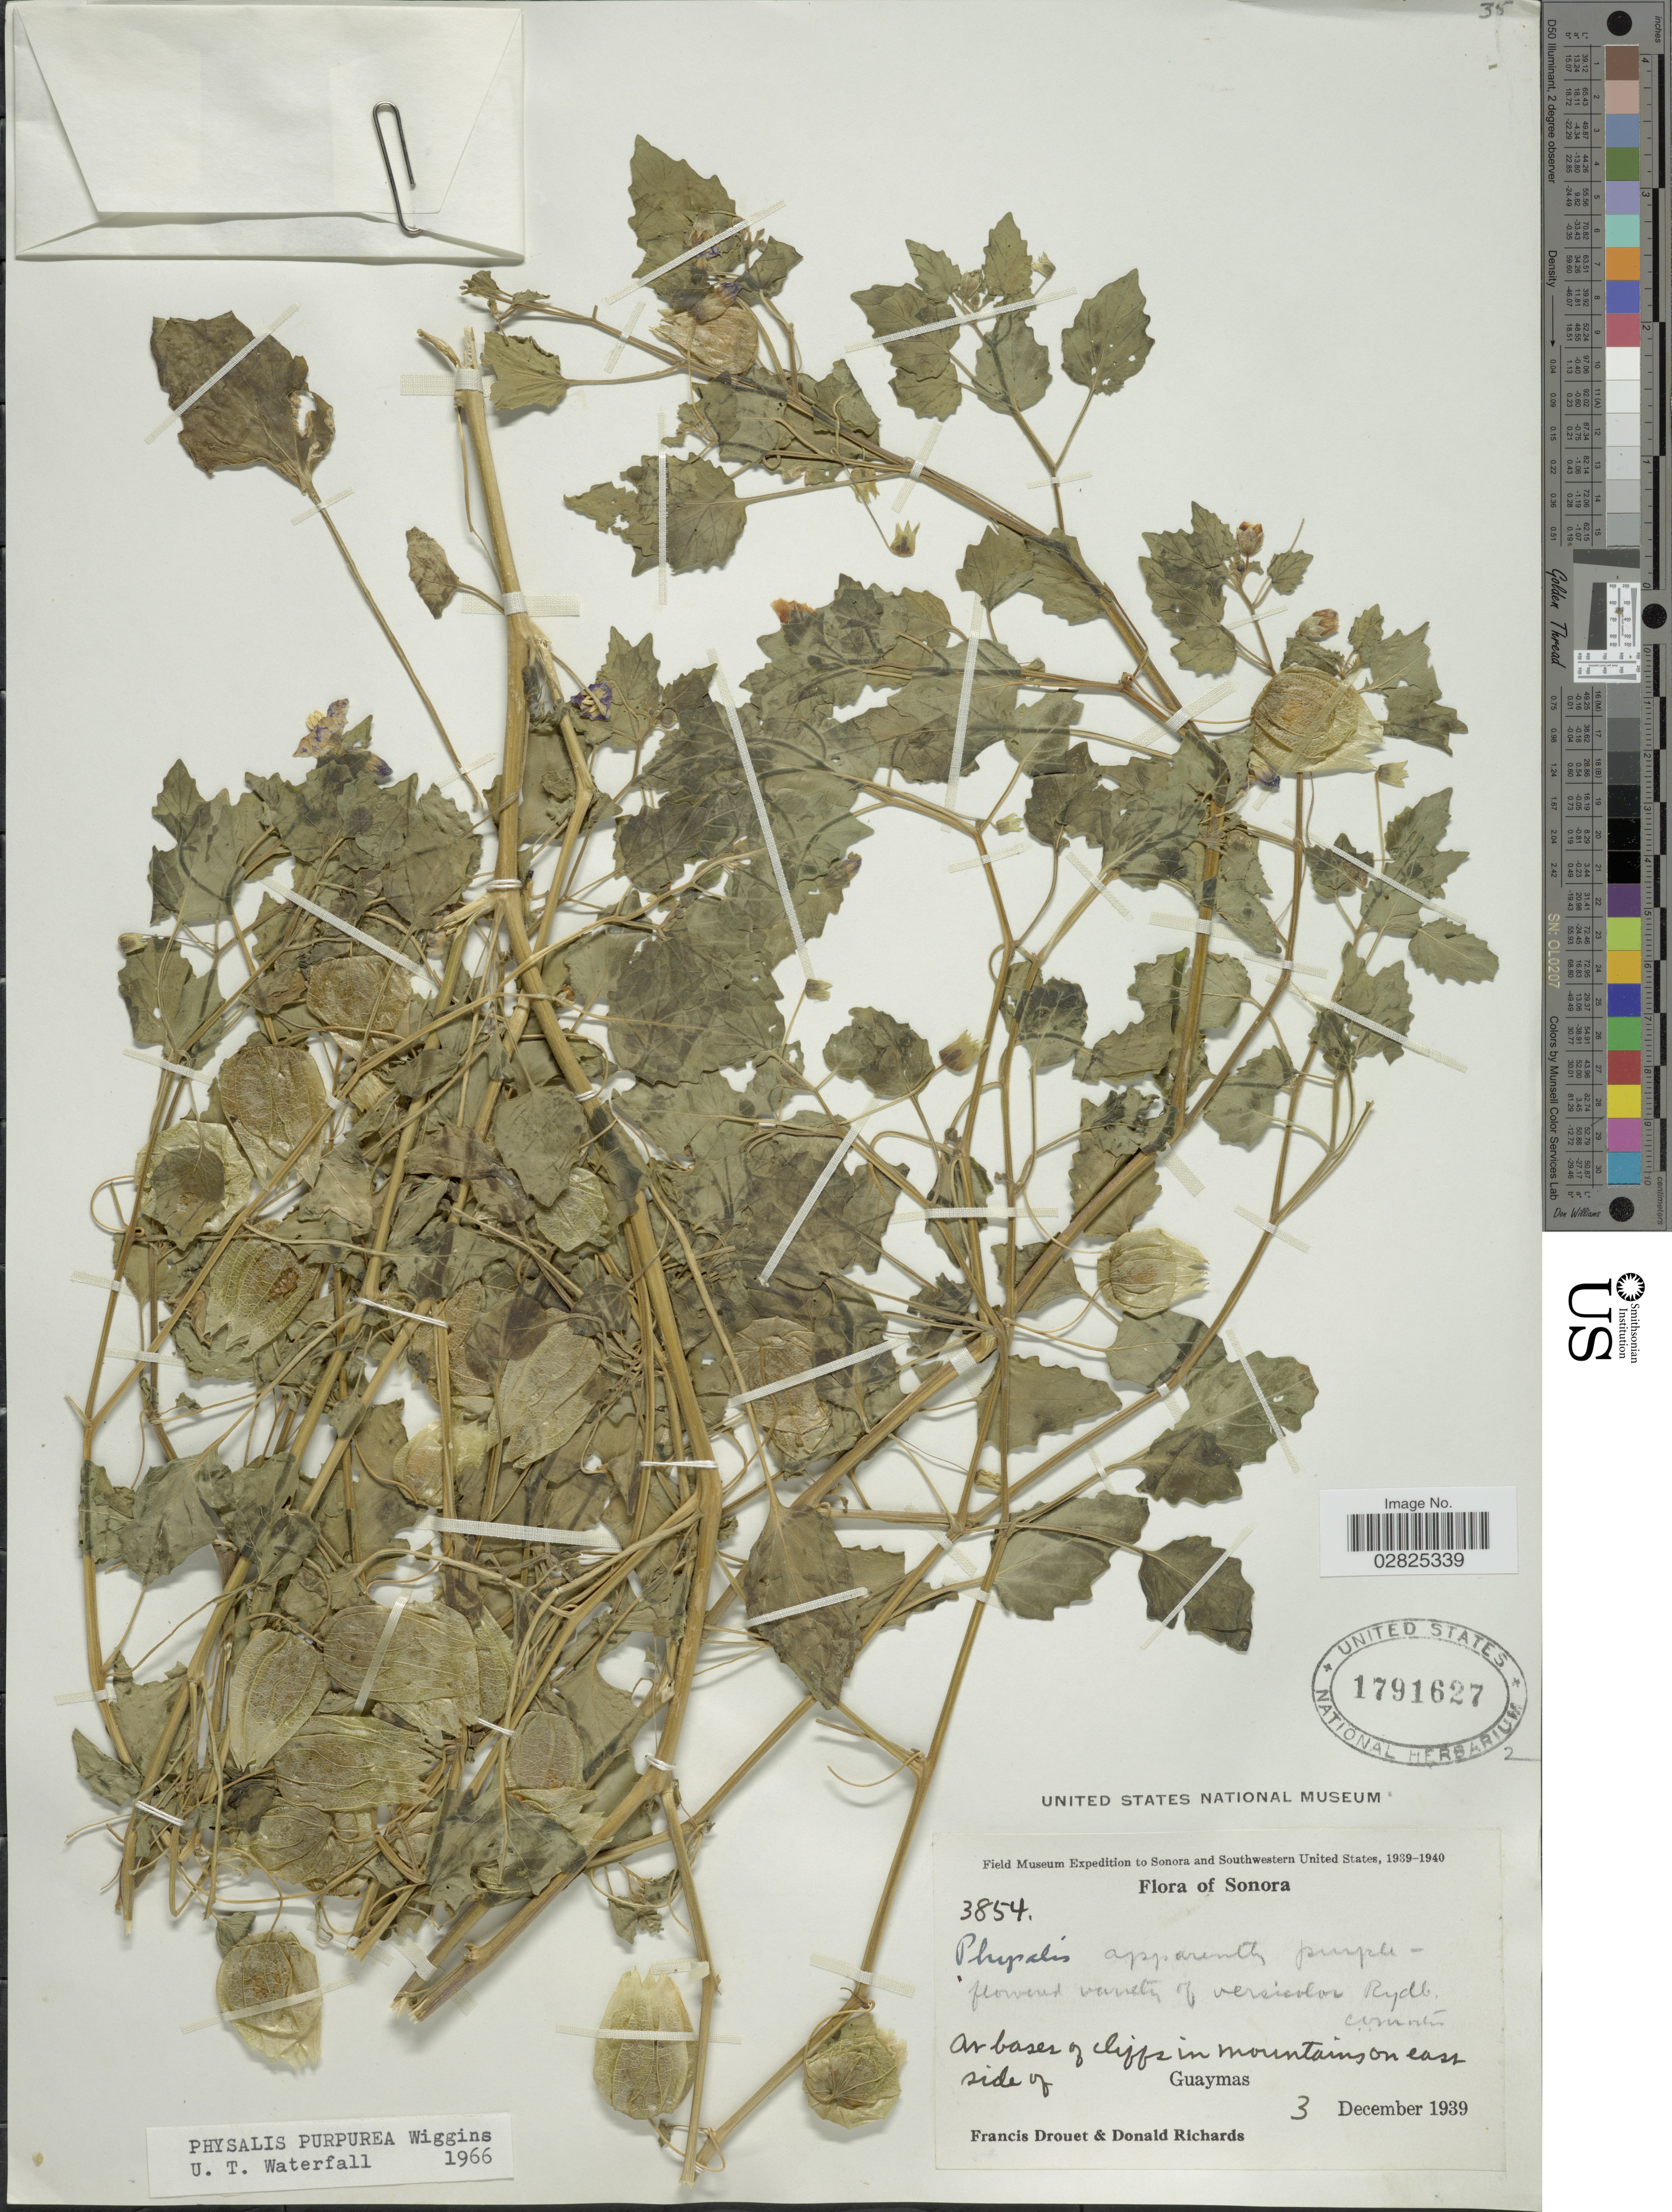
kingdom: Plantae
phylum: Tracheophyta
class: Magnoliopsida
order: Solanales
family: Solanaceae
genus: Physalis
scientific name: Physalis purpurea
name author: Wiggins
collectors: F. E. Drouet & D. Richards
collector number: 3854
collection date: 1939-12-03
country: Mexico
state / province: Sonora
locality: Southwestern United States, On bases of cliffs in mountains on east side of Guaymas.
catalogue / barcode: US 1791627